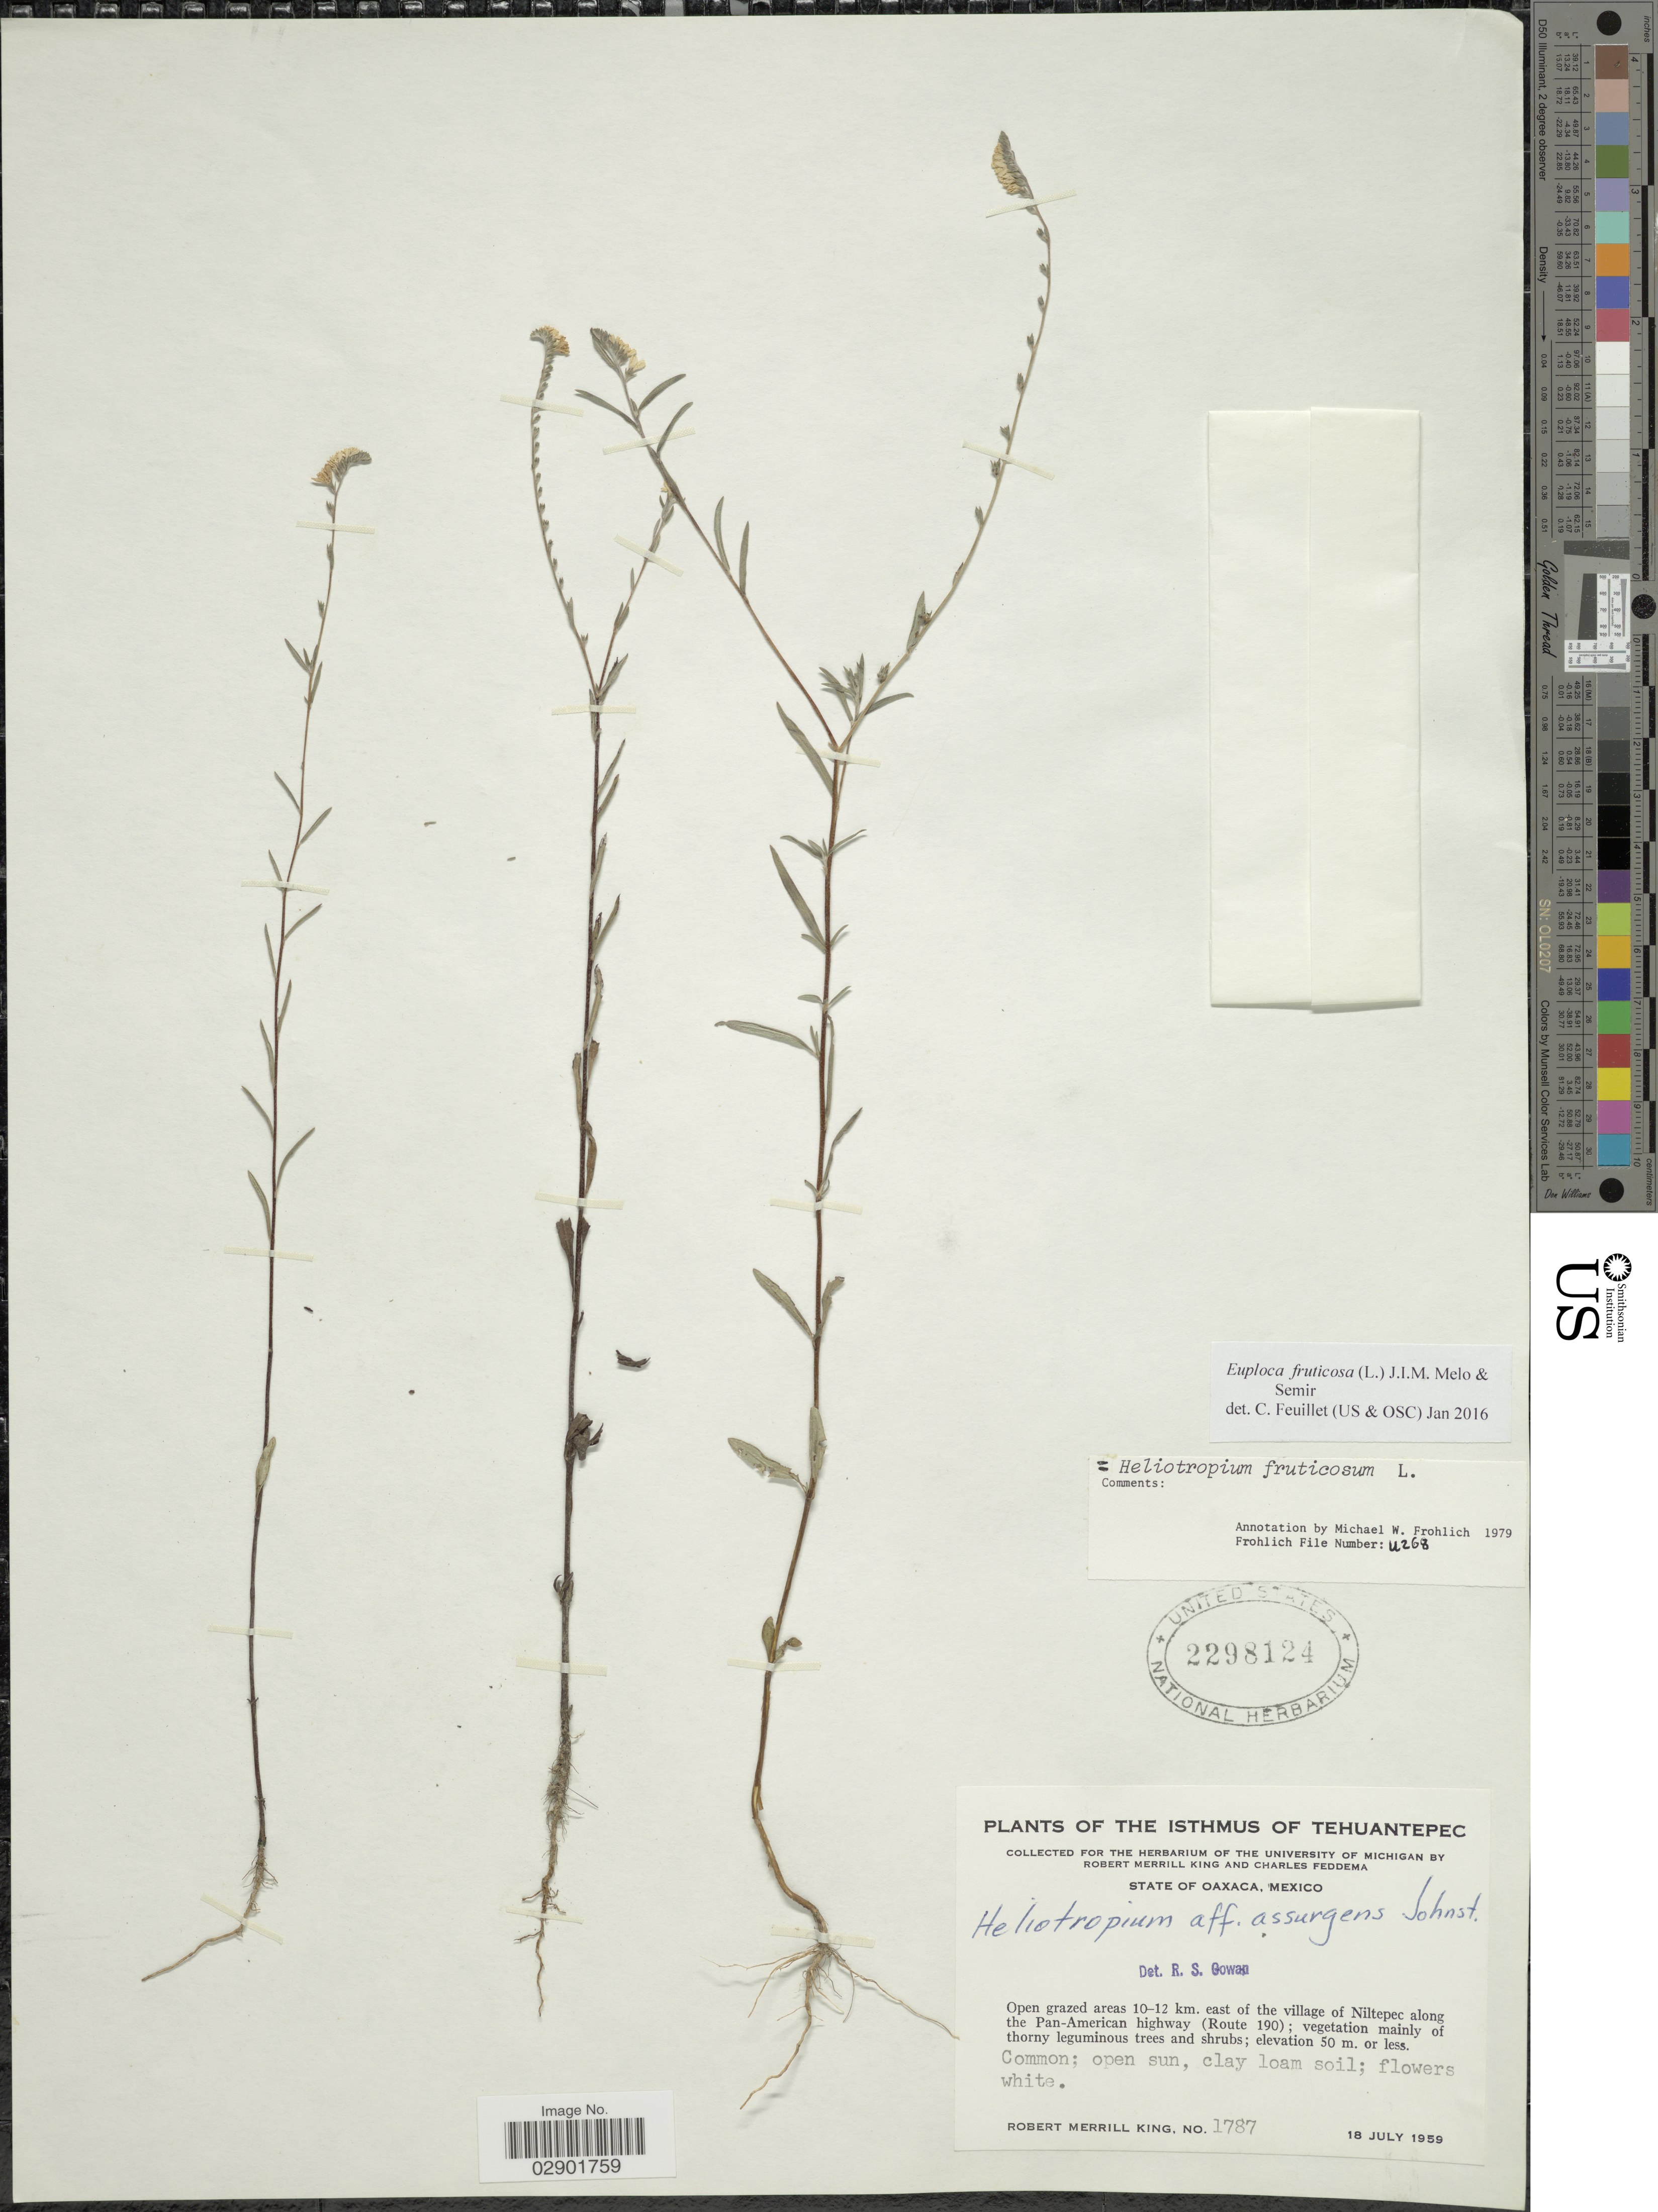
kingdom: Plantae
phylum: Tracheophyta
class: Magnoliopsida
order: Boraginales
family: Heliotropiaceae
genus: Euploca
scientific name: Euploca fruticosa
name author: (L.) J.I.M. Melo & Semir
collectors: R. M. King & C. Feddema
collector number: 1787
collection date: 1959-07-18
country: Mexico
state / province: Oaxaca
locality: Isthmus of Tehuantepec. Open grazed areas 10-12 km. east of the village of Niltepec along the Pan-American highway (Route 190).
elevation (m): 50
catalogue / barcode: US 2298124